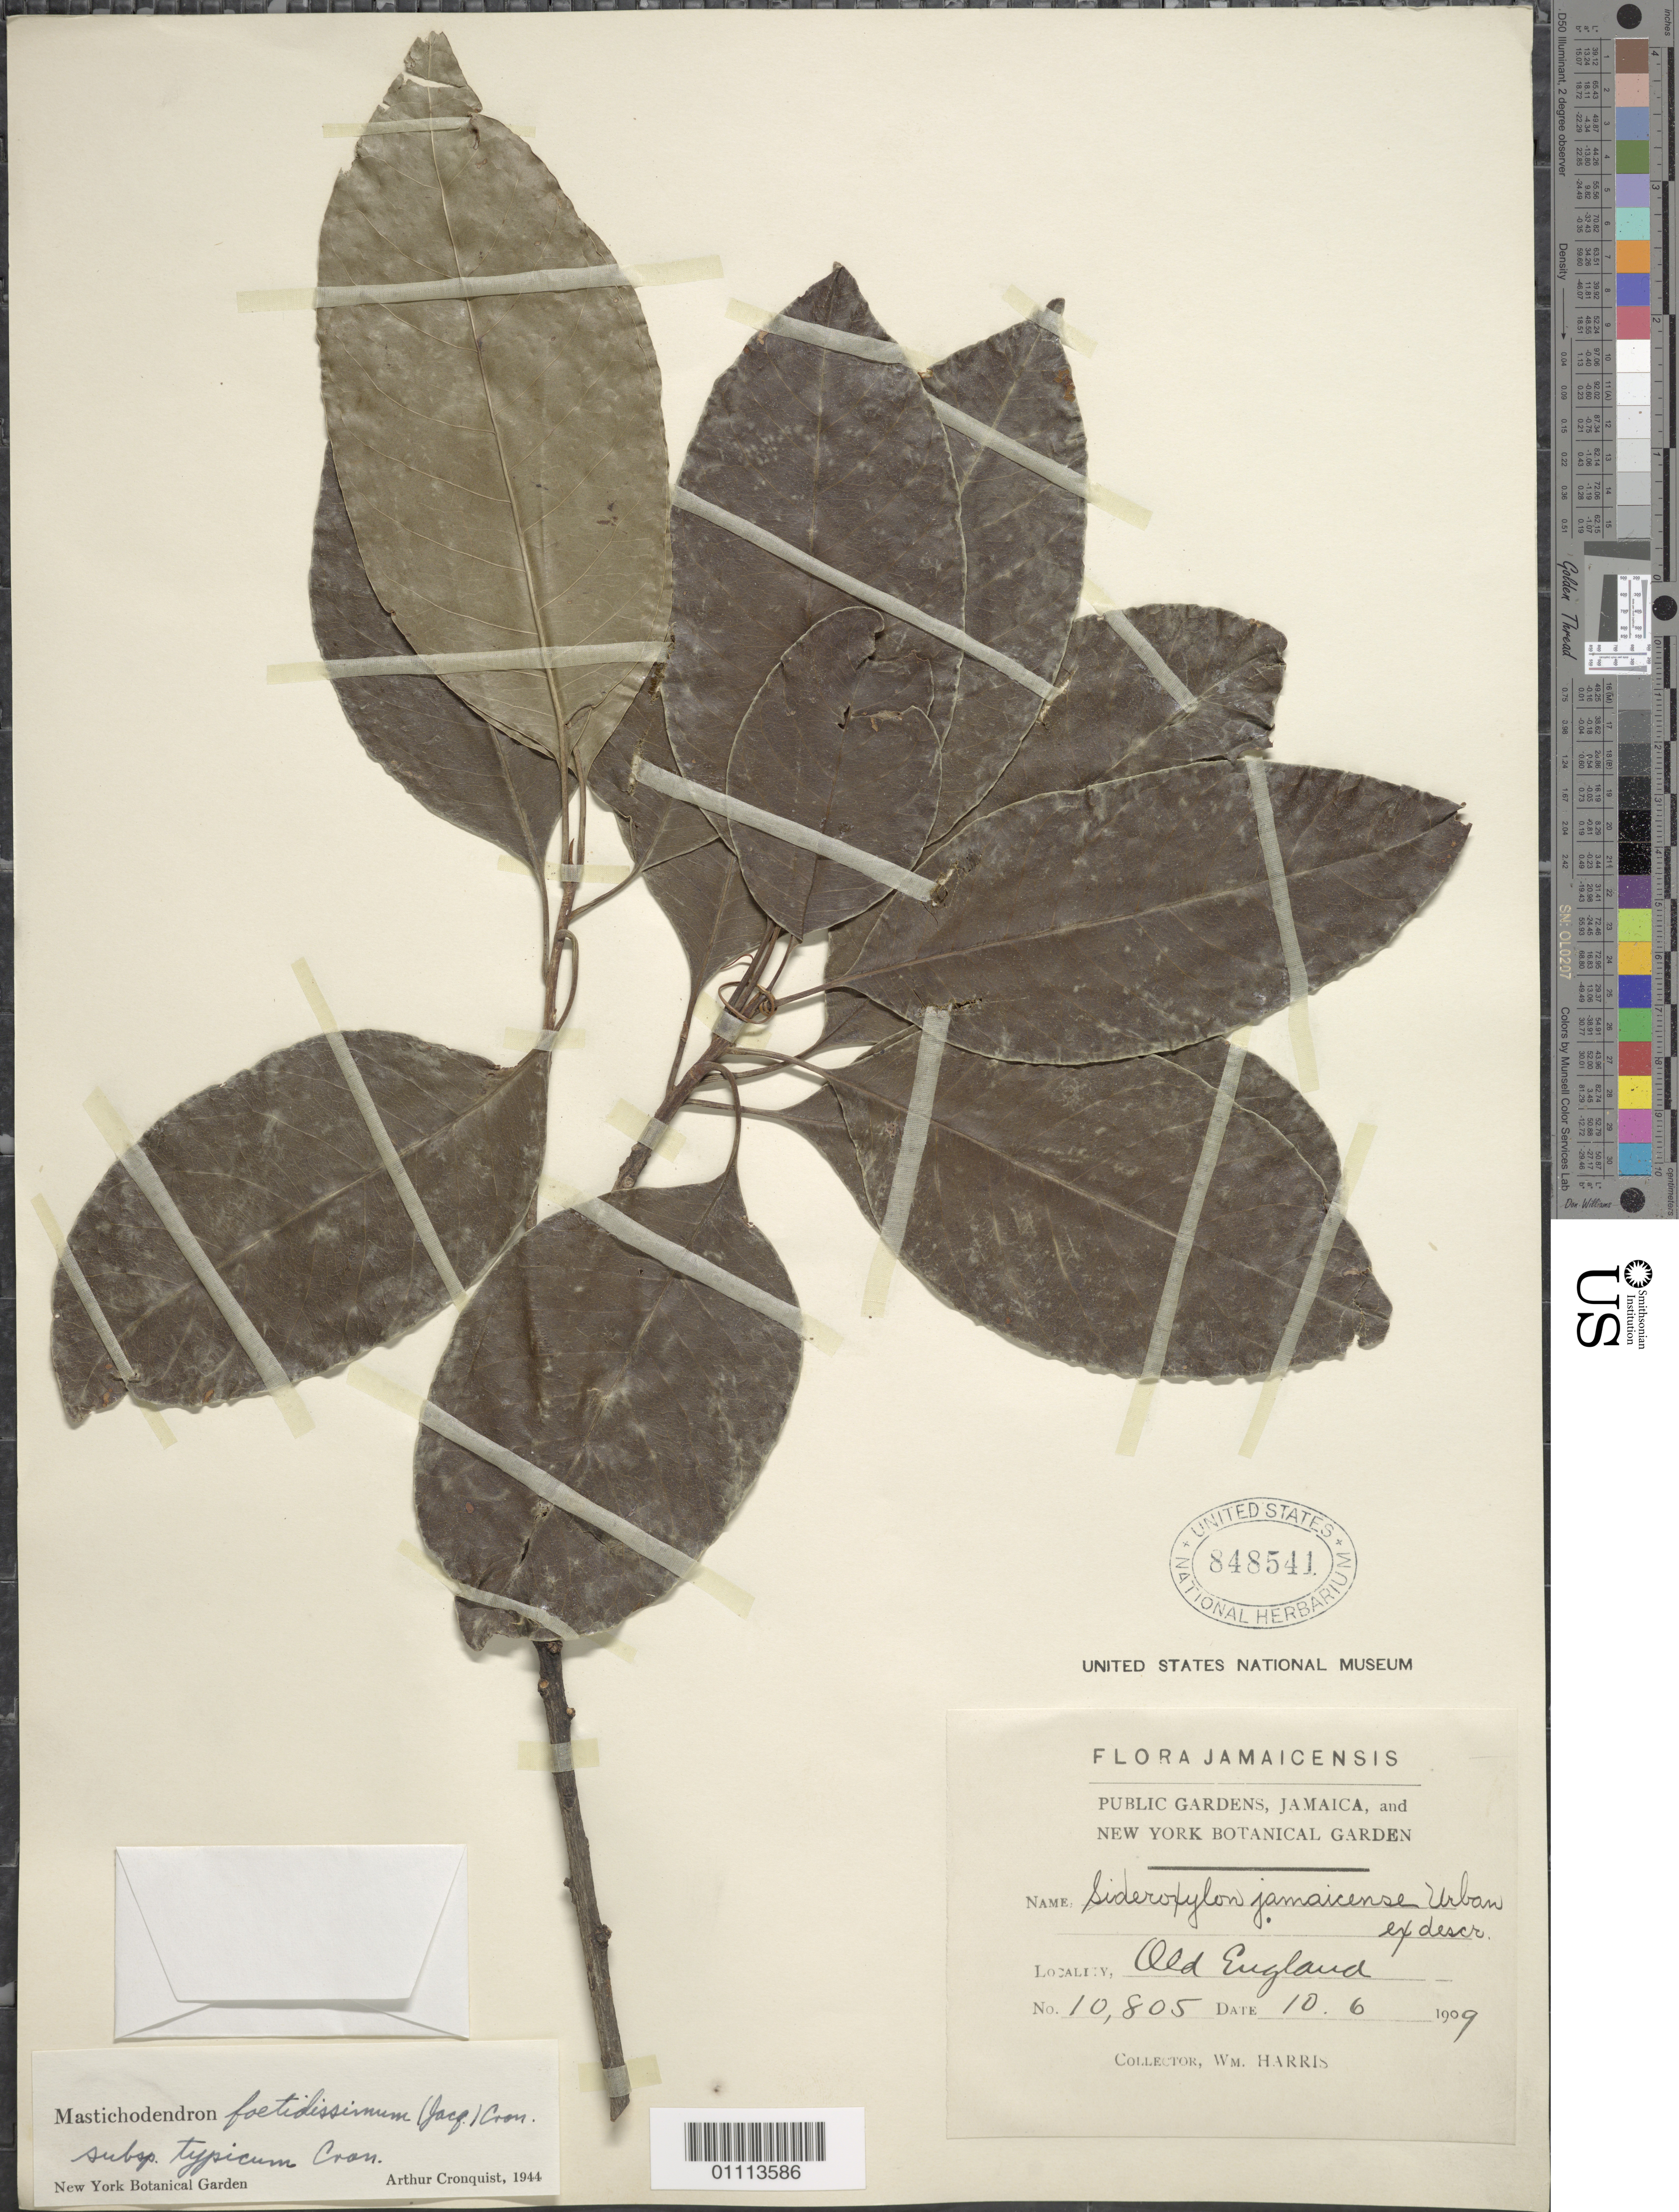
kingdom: Plantae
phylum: Tracheophyta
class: Magnoliopsida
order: Ericales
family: Sapotaceae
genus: Sideroxylon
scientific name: Sideroxylon foetidissimum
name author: Jacq.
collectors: W. Harris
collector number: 10805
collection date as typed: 10 Jun 1909 or 06 Oct 1909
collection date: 1909-06-10 or 1909-10-06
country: Jamaica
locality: Old England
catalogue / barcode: US 848541